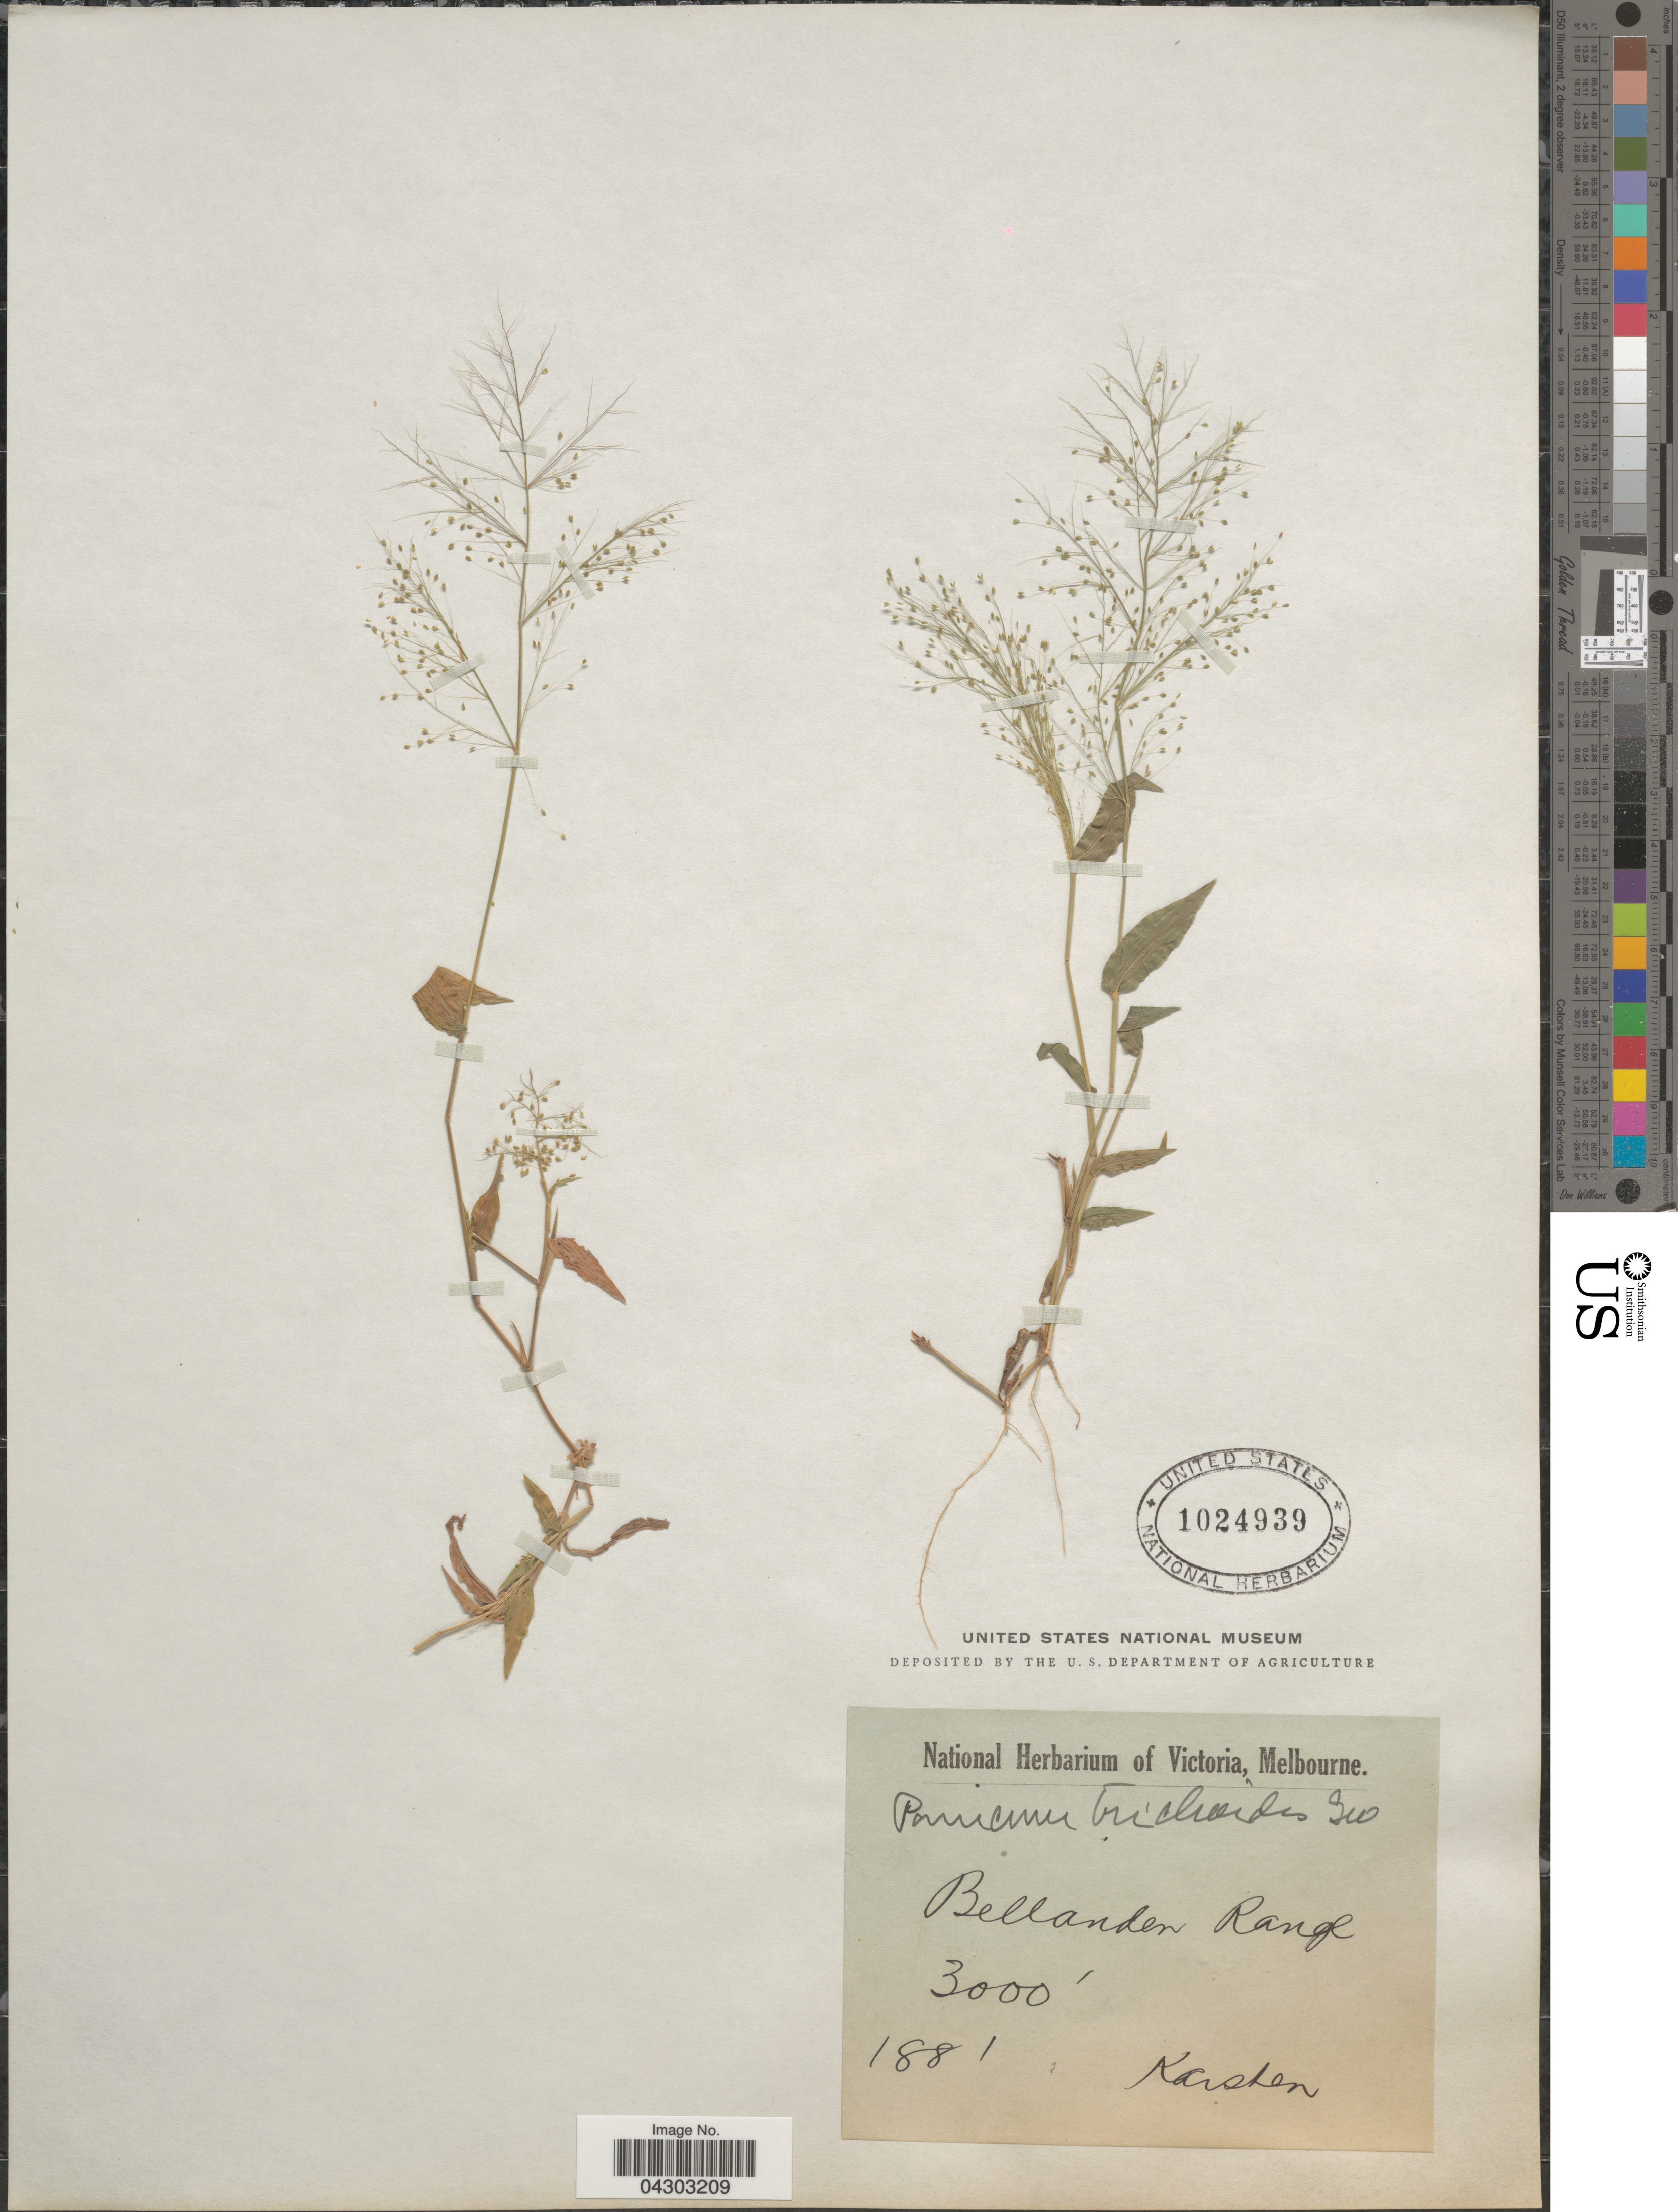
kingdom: Plantae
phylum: Tracheophyta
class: Liliopsida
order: Poales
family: Poaceae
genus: Panicum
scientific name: Panicum trichoides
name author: Sw.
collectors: -. Karsten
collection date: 1881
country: Australia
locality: Bellander Range.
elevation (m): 914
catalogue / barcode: US 1024939